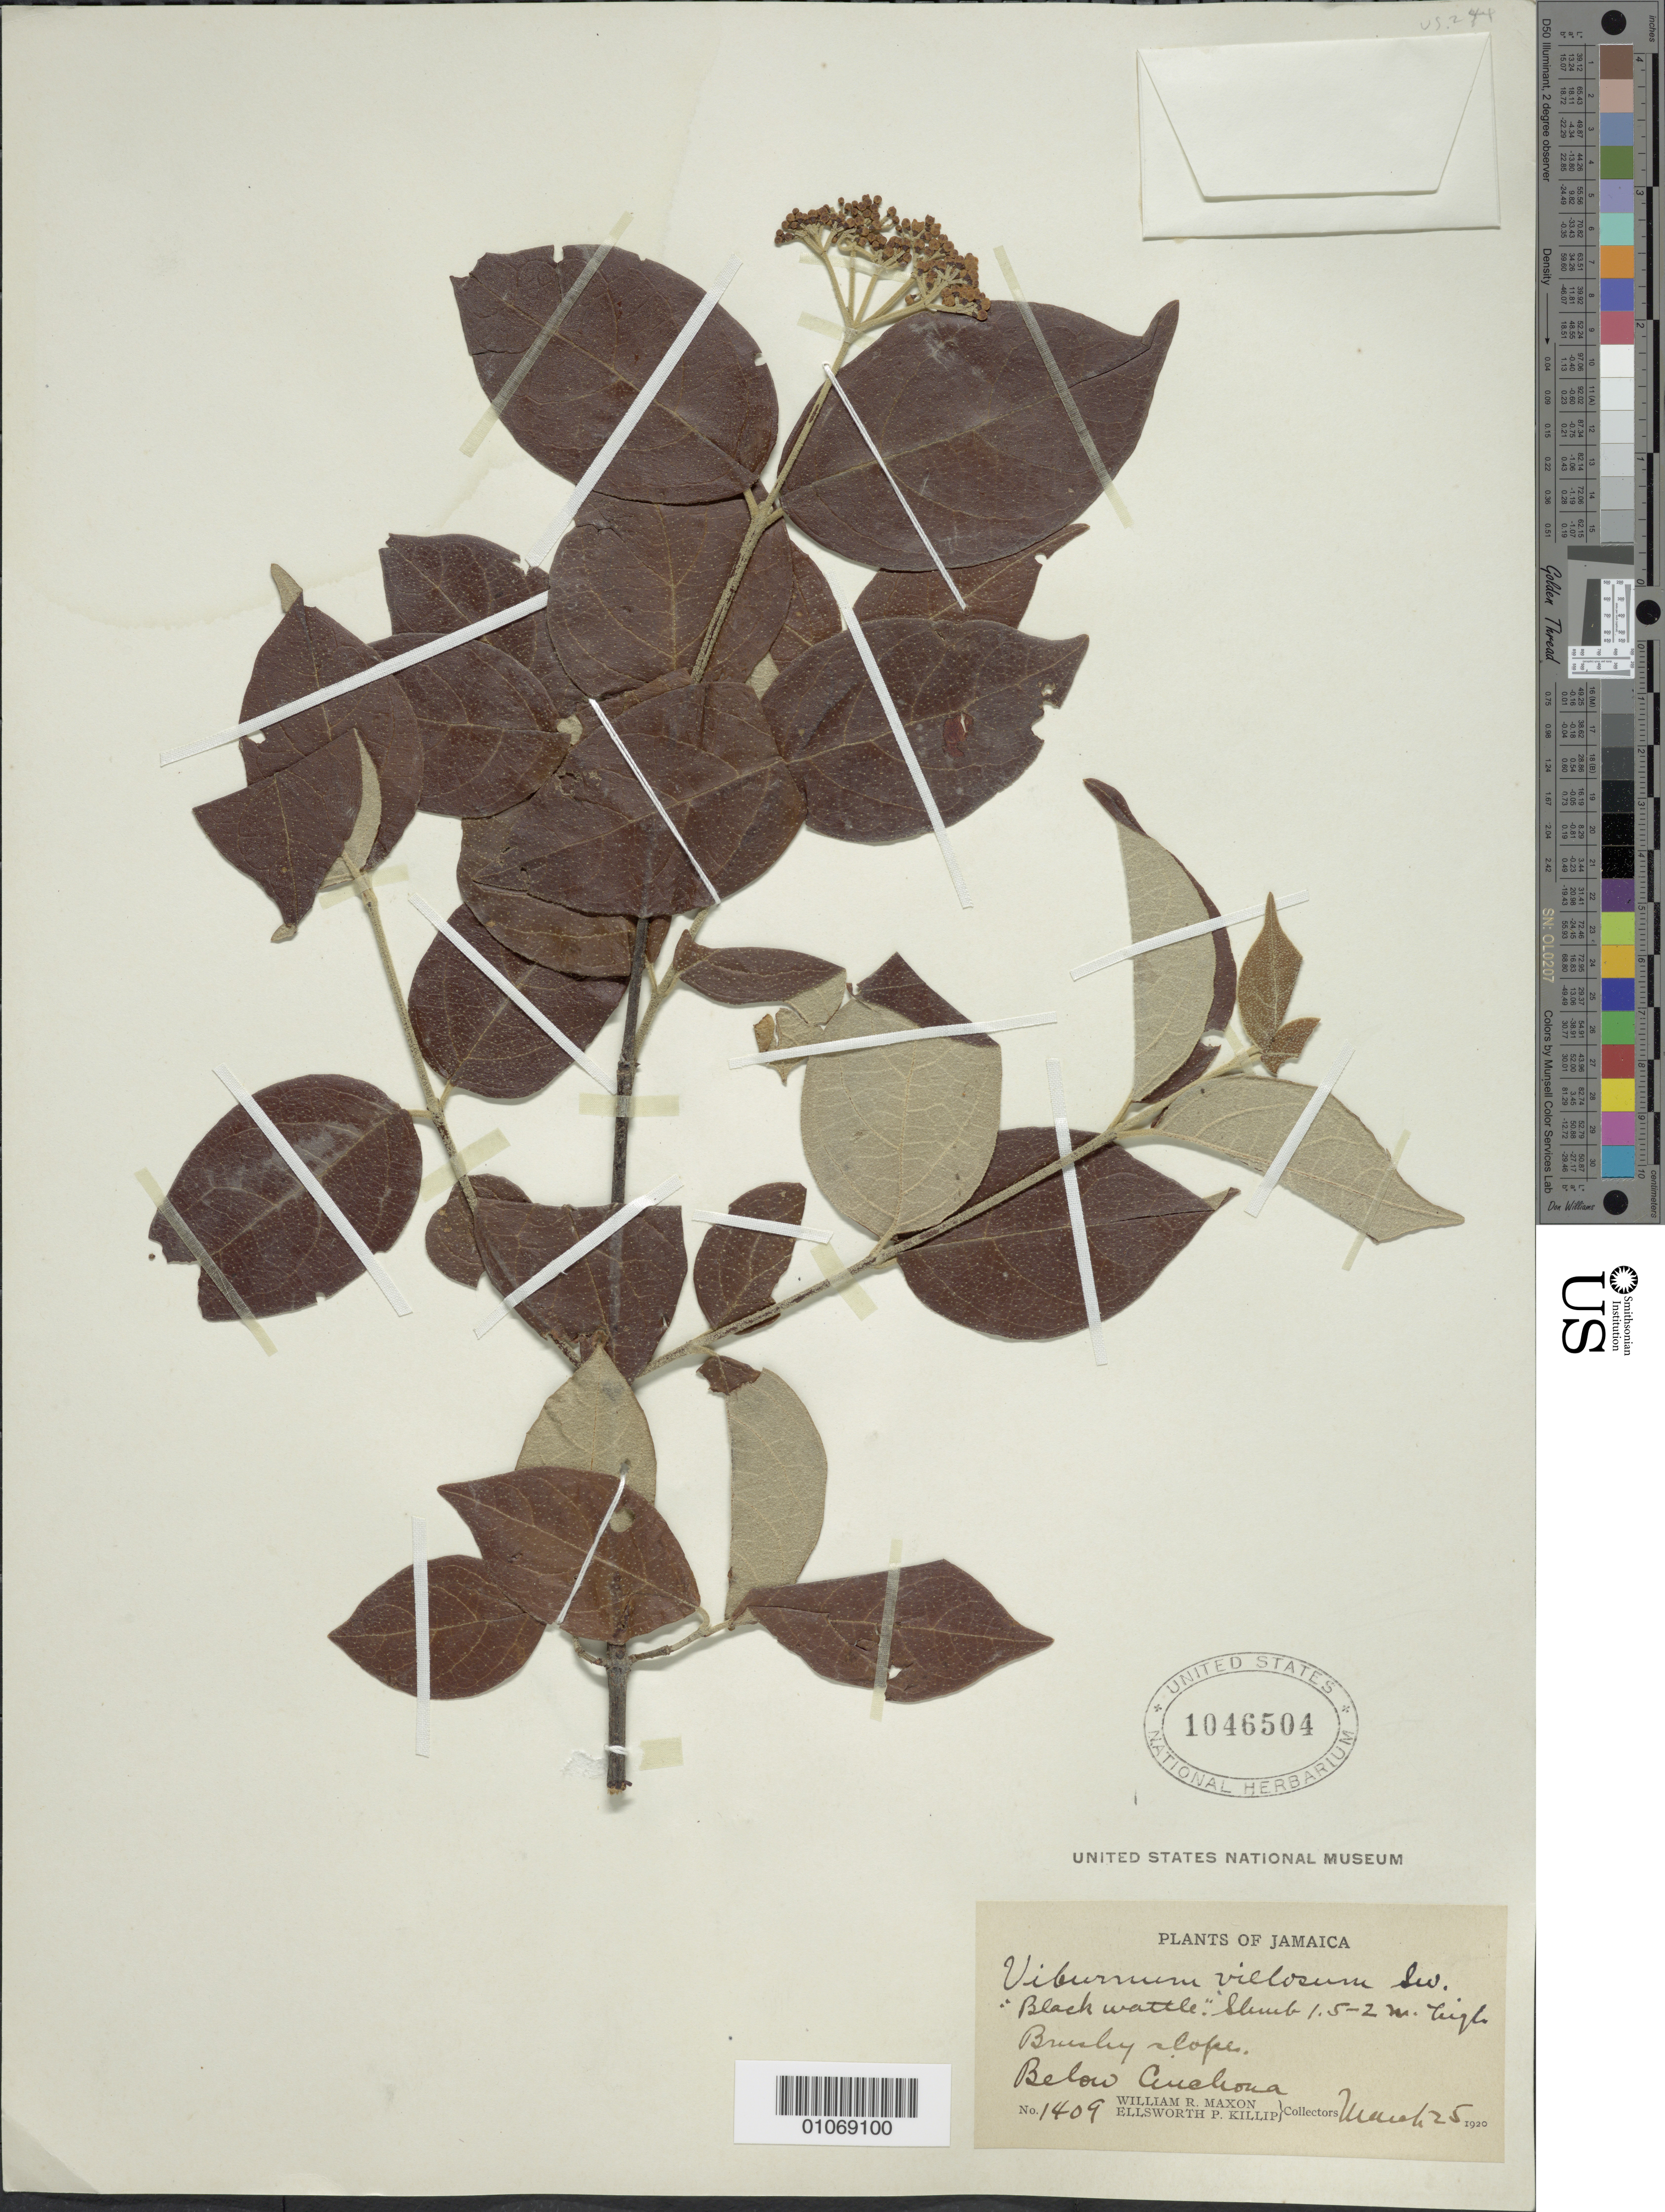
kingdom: Plantae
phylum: Tracheophyta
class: Magnoliopsida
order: Dipsacales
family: Viburnaceae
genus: Viburnum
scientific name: Viburnum villosum var. glabrescens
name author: Griseb.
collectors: W. R. Maxon & E. P. Killip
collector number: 1409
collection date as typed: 25 Mar 1920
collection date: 1920-03-25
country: Jamaica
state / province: Saint Andrew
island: Jamaica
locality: Brushy slope between Cinchona.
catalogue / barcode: US 1046504